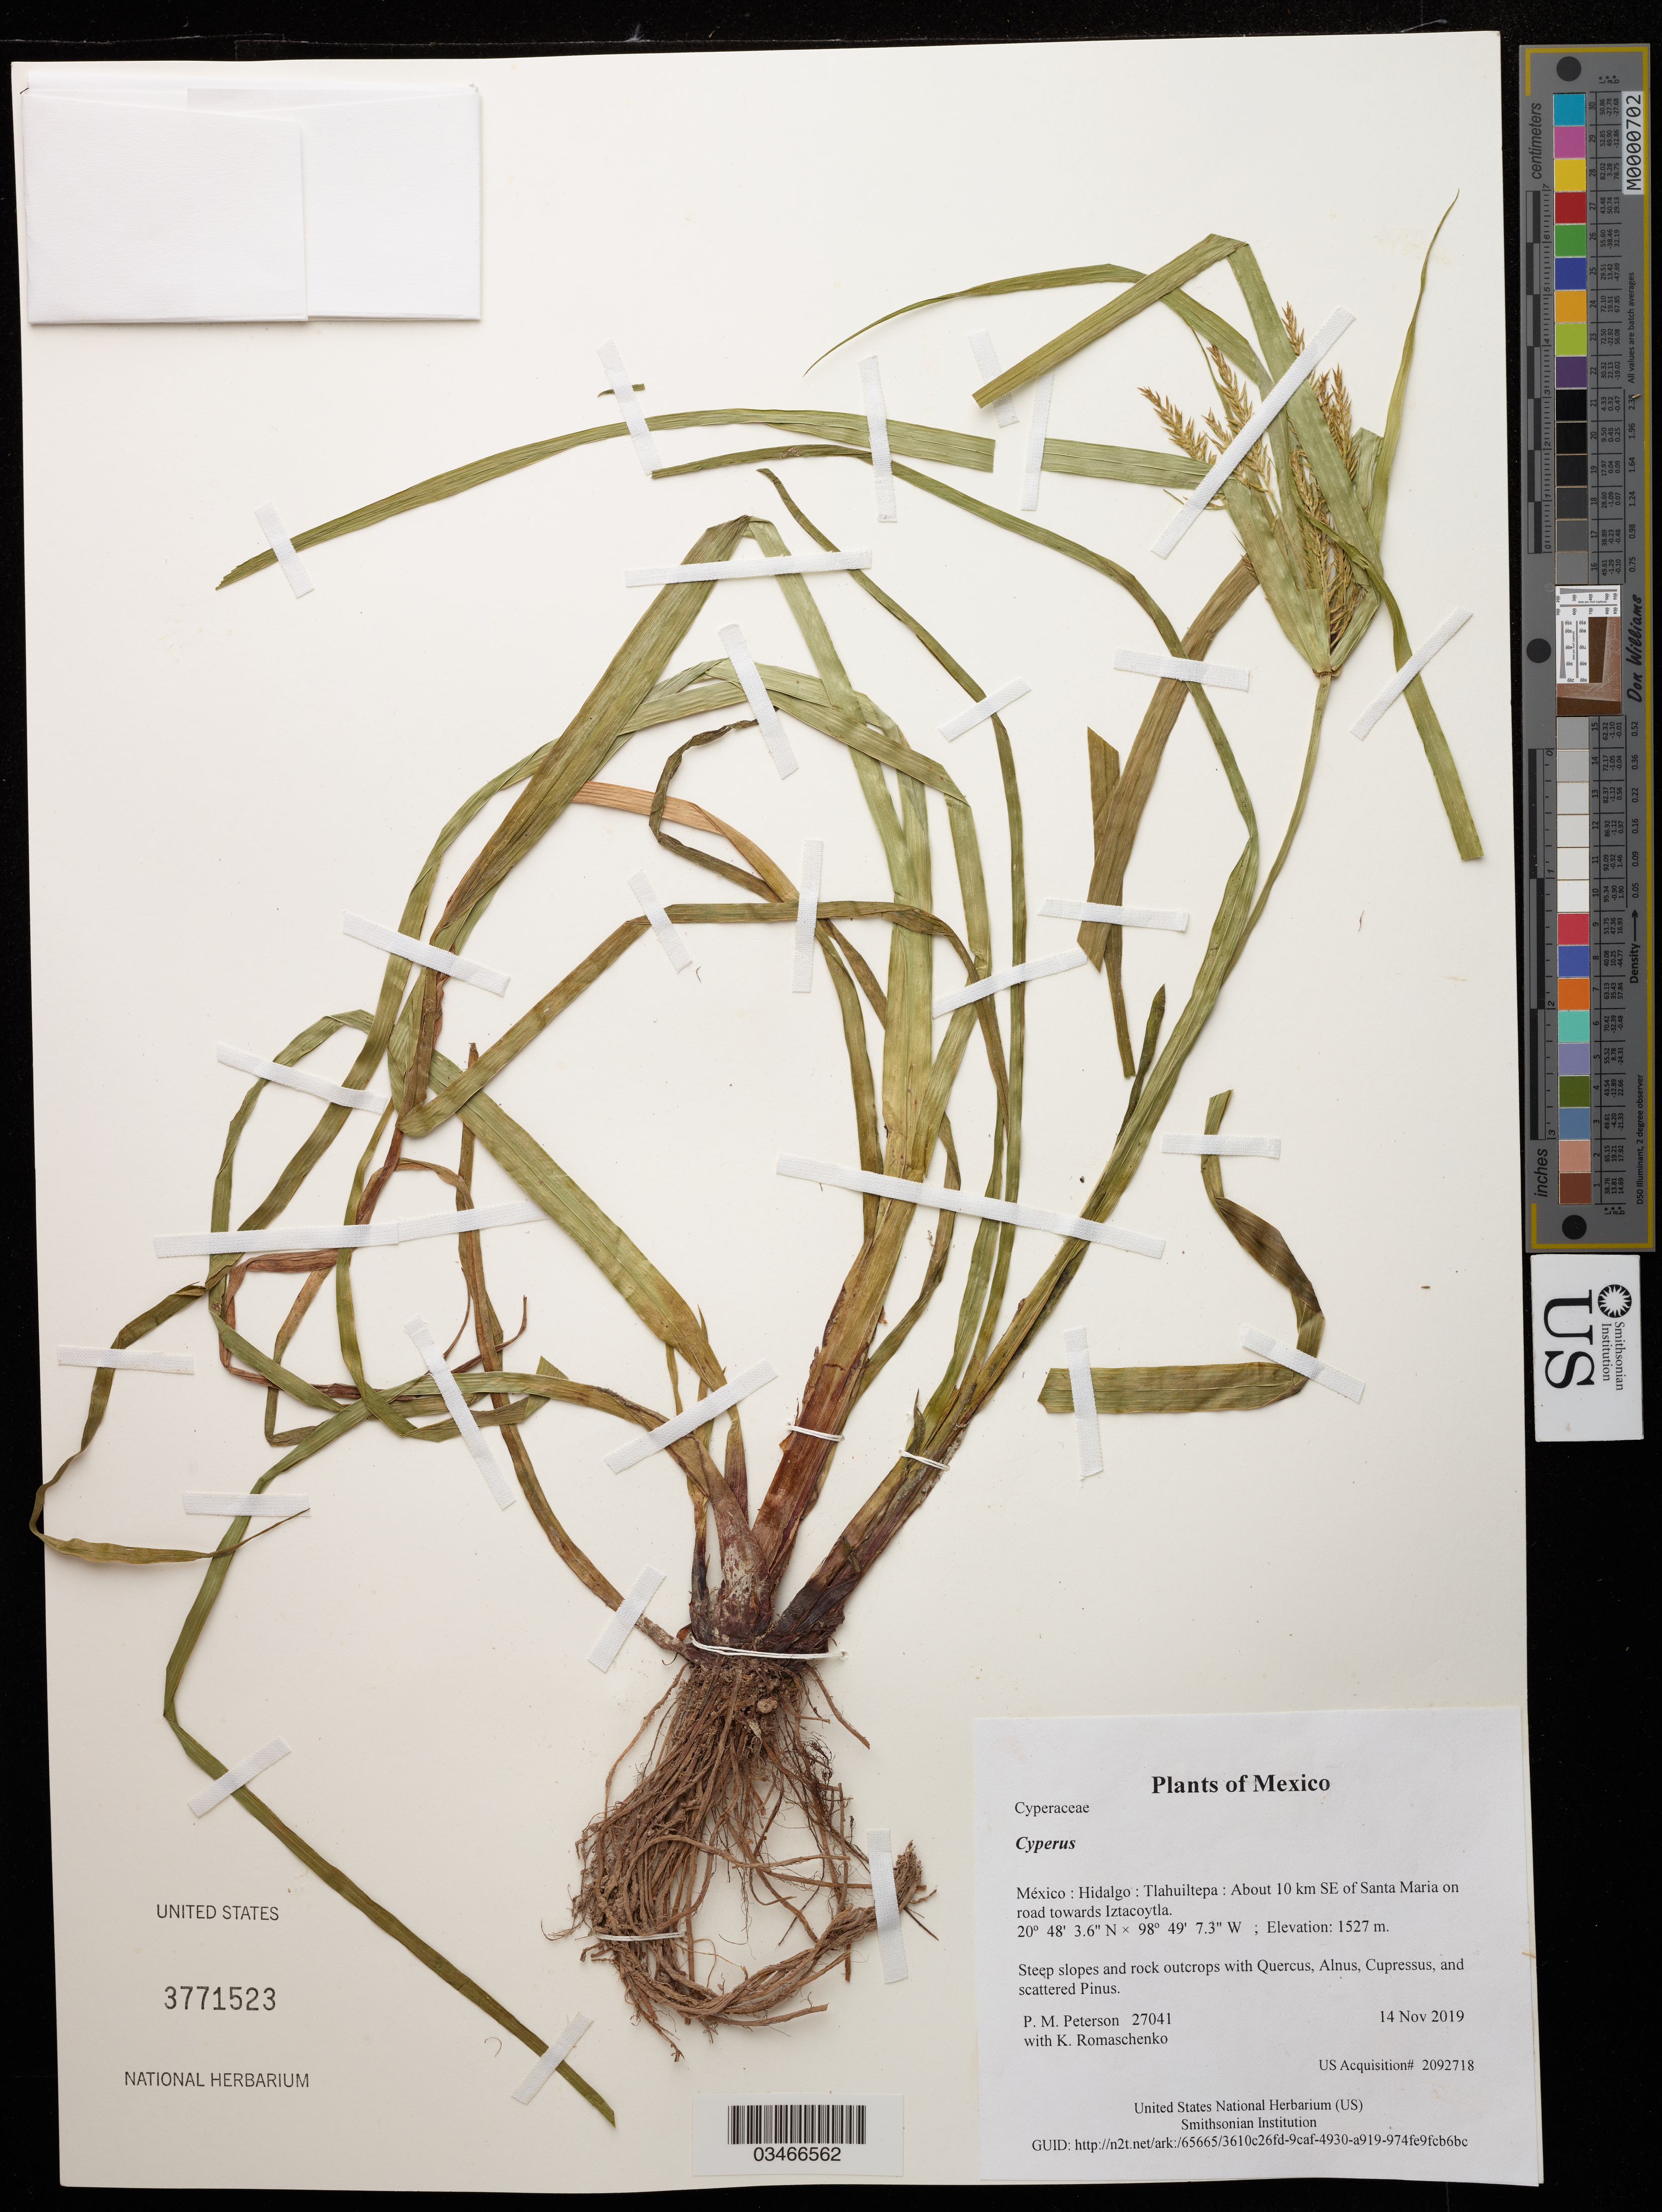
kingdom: Plantae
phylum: Tracheophyta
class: Liliopsida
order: Poales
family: Cyperaceae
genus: Cyperus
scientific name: Cyperus sp.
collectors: P. M. Peterson & K. Romaschenko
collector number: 27041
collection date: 2019-11-14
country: México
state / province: Hidalgo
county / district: Tlahuiltepa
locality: About 10 km SE of Santa Maria on road towards Iztacoytla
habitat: Steep slopes and rock outcrops with Quercus, Alnus, Cupressus, and scattered Pinus.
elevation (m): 1527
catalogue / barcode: US 3771523